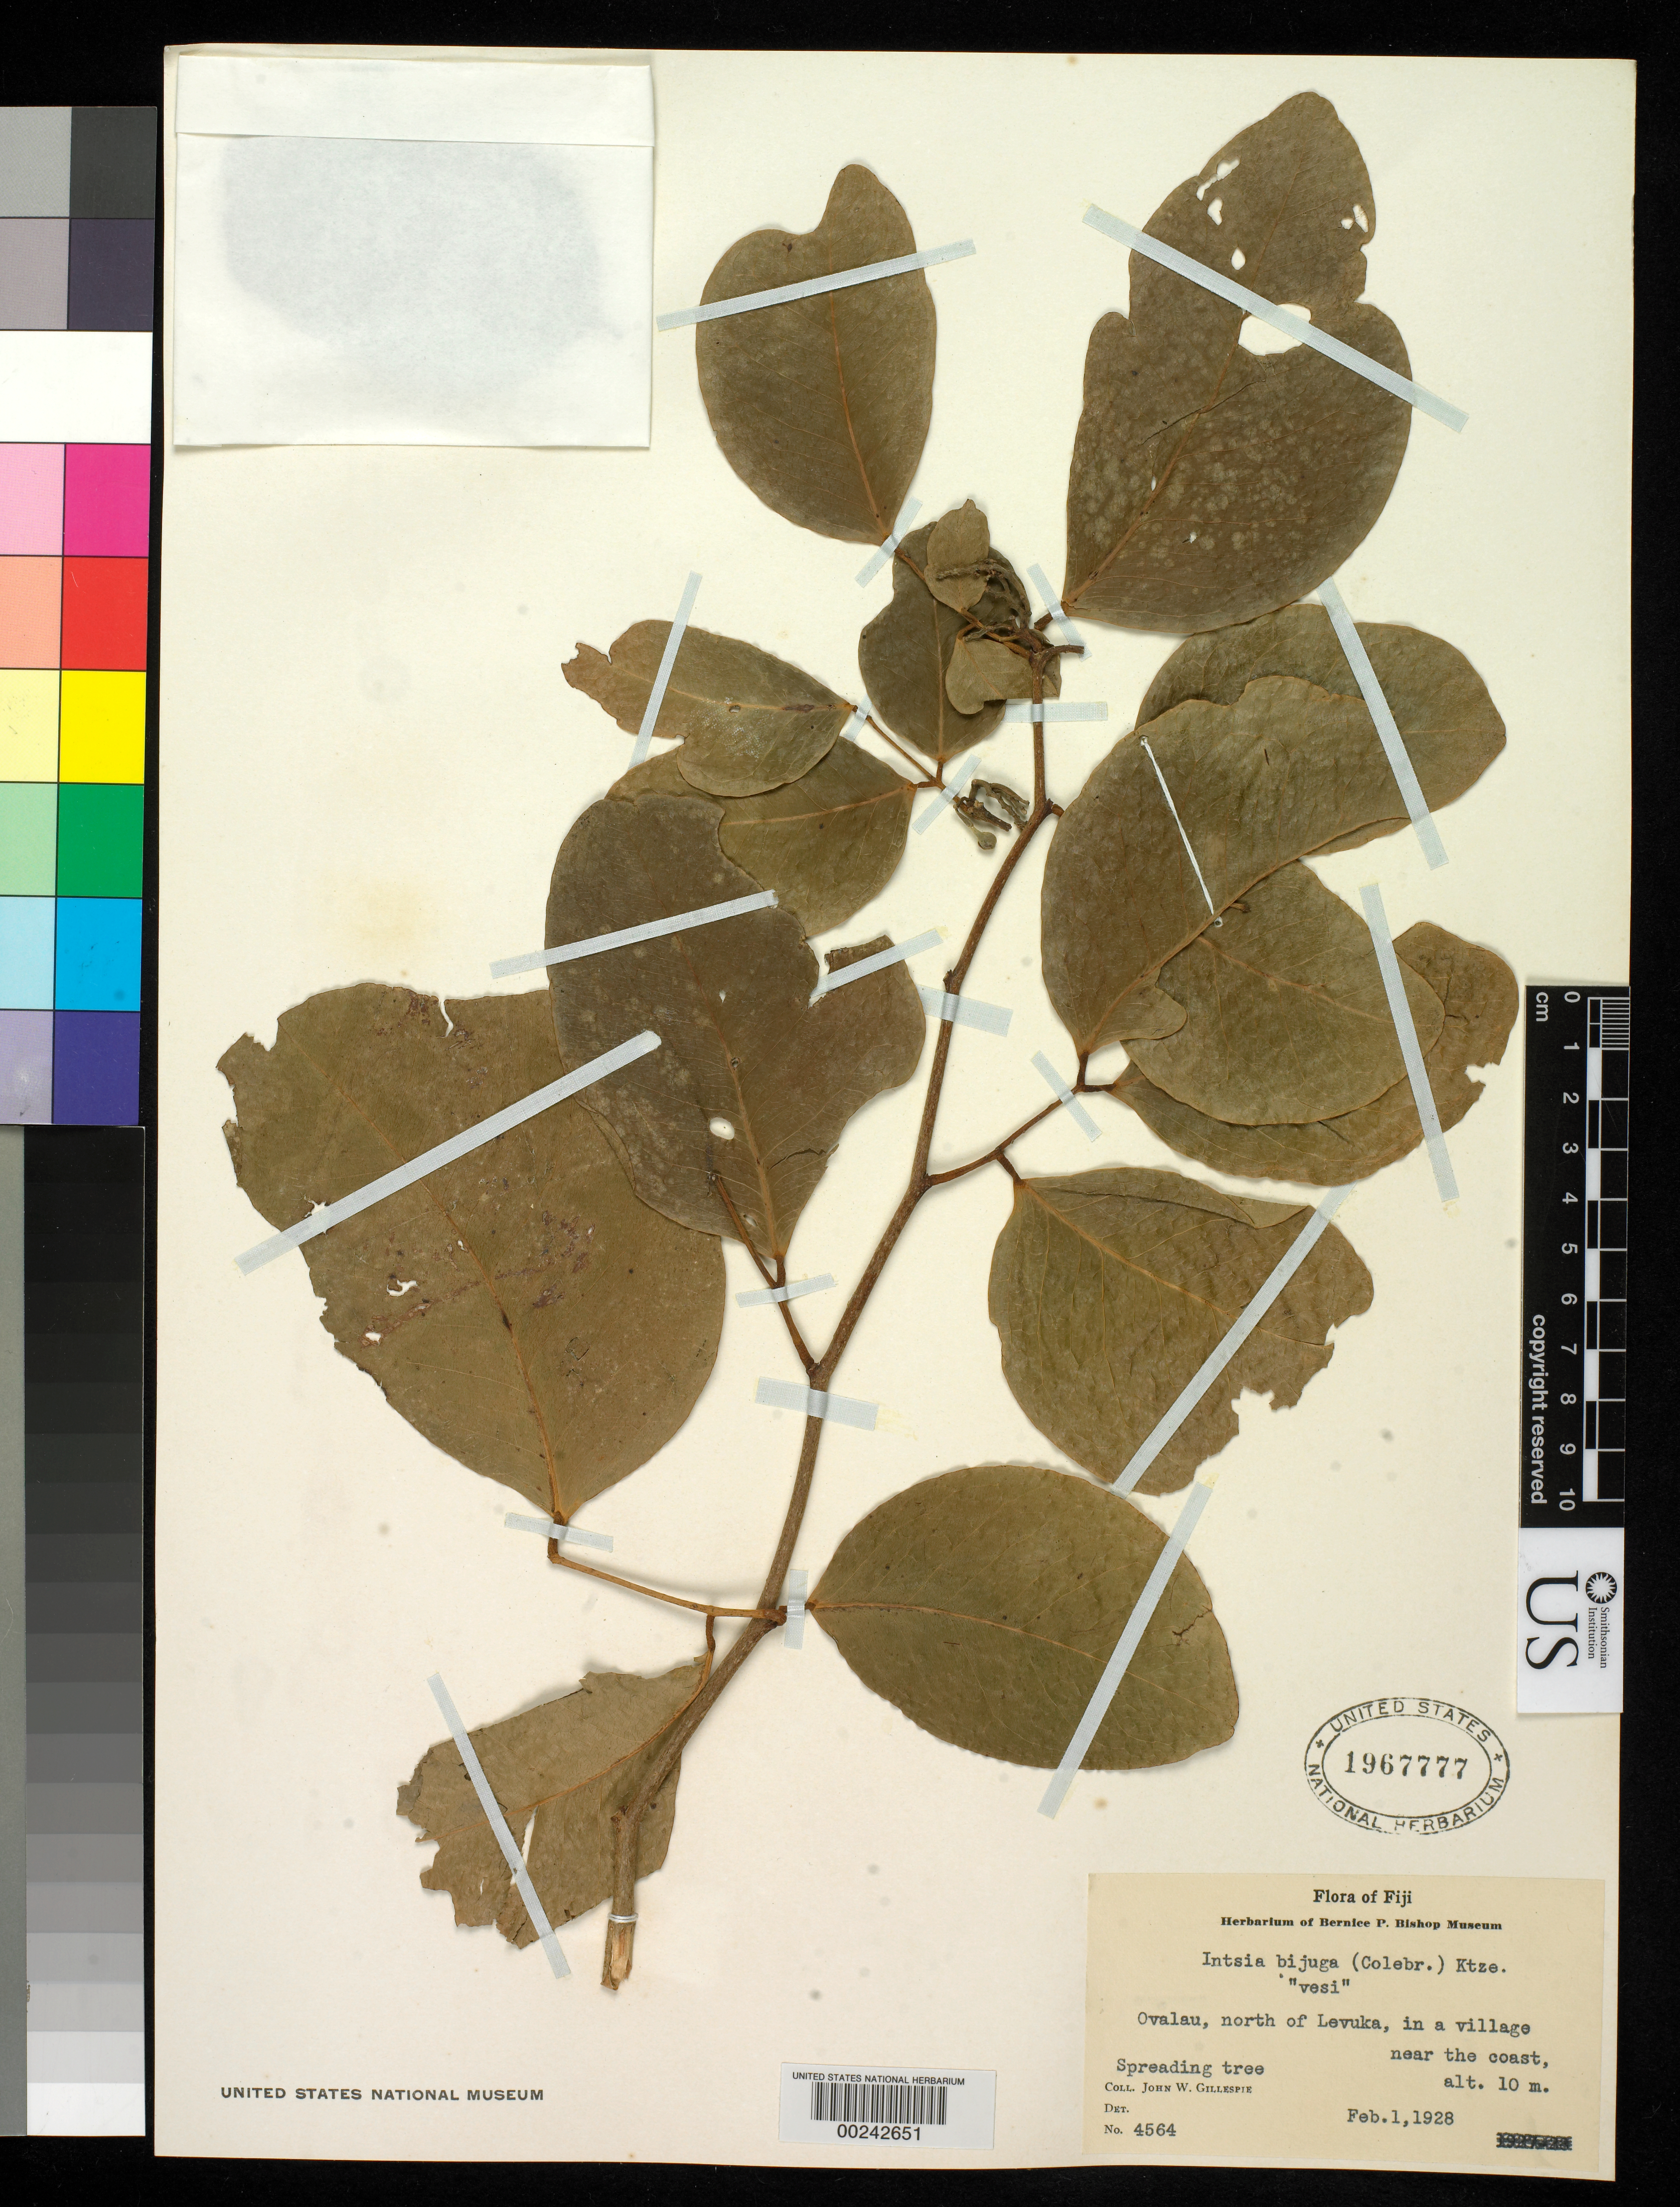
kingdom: Plantae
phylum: Tracheophyta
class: Magnoliopsida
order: Fabales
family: Fabaceae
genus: Intsia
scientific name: Intsia bijuga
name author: (Colebr.) Kuntze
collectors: J. W. Gillespie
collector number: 4564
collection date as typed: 01 Feb 1928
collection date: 1928-02-01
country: Fiji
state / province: Eastern Division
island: Ovalau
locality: North of levuka, in a village near the coast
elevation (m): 60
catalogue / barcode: US 1967777